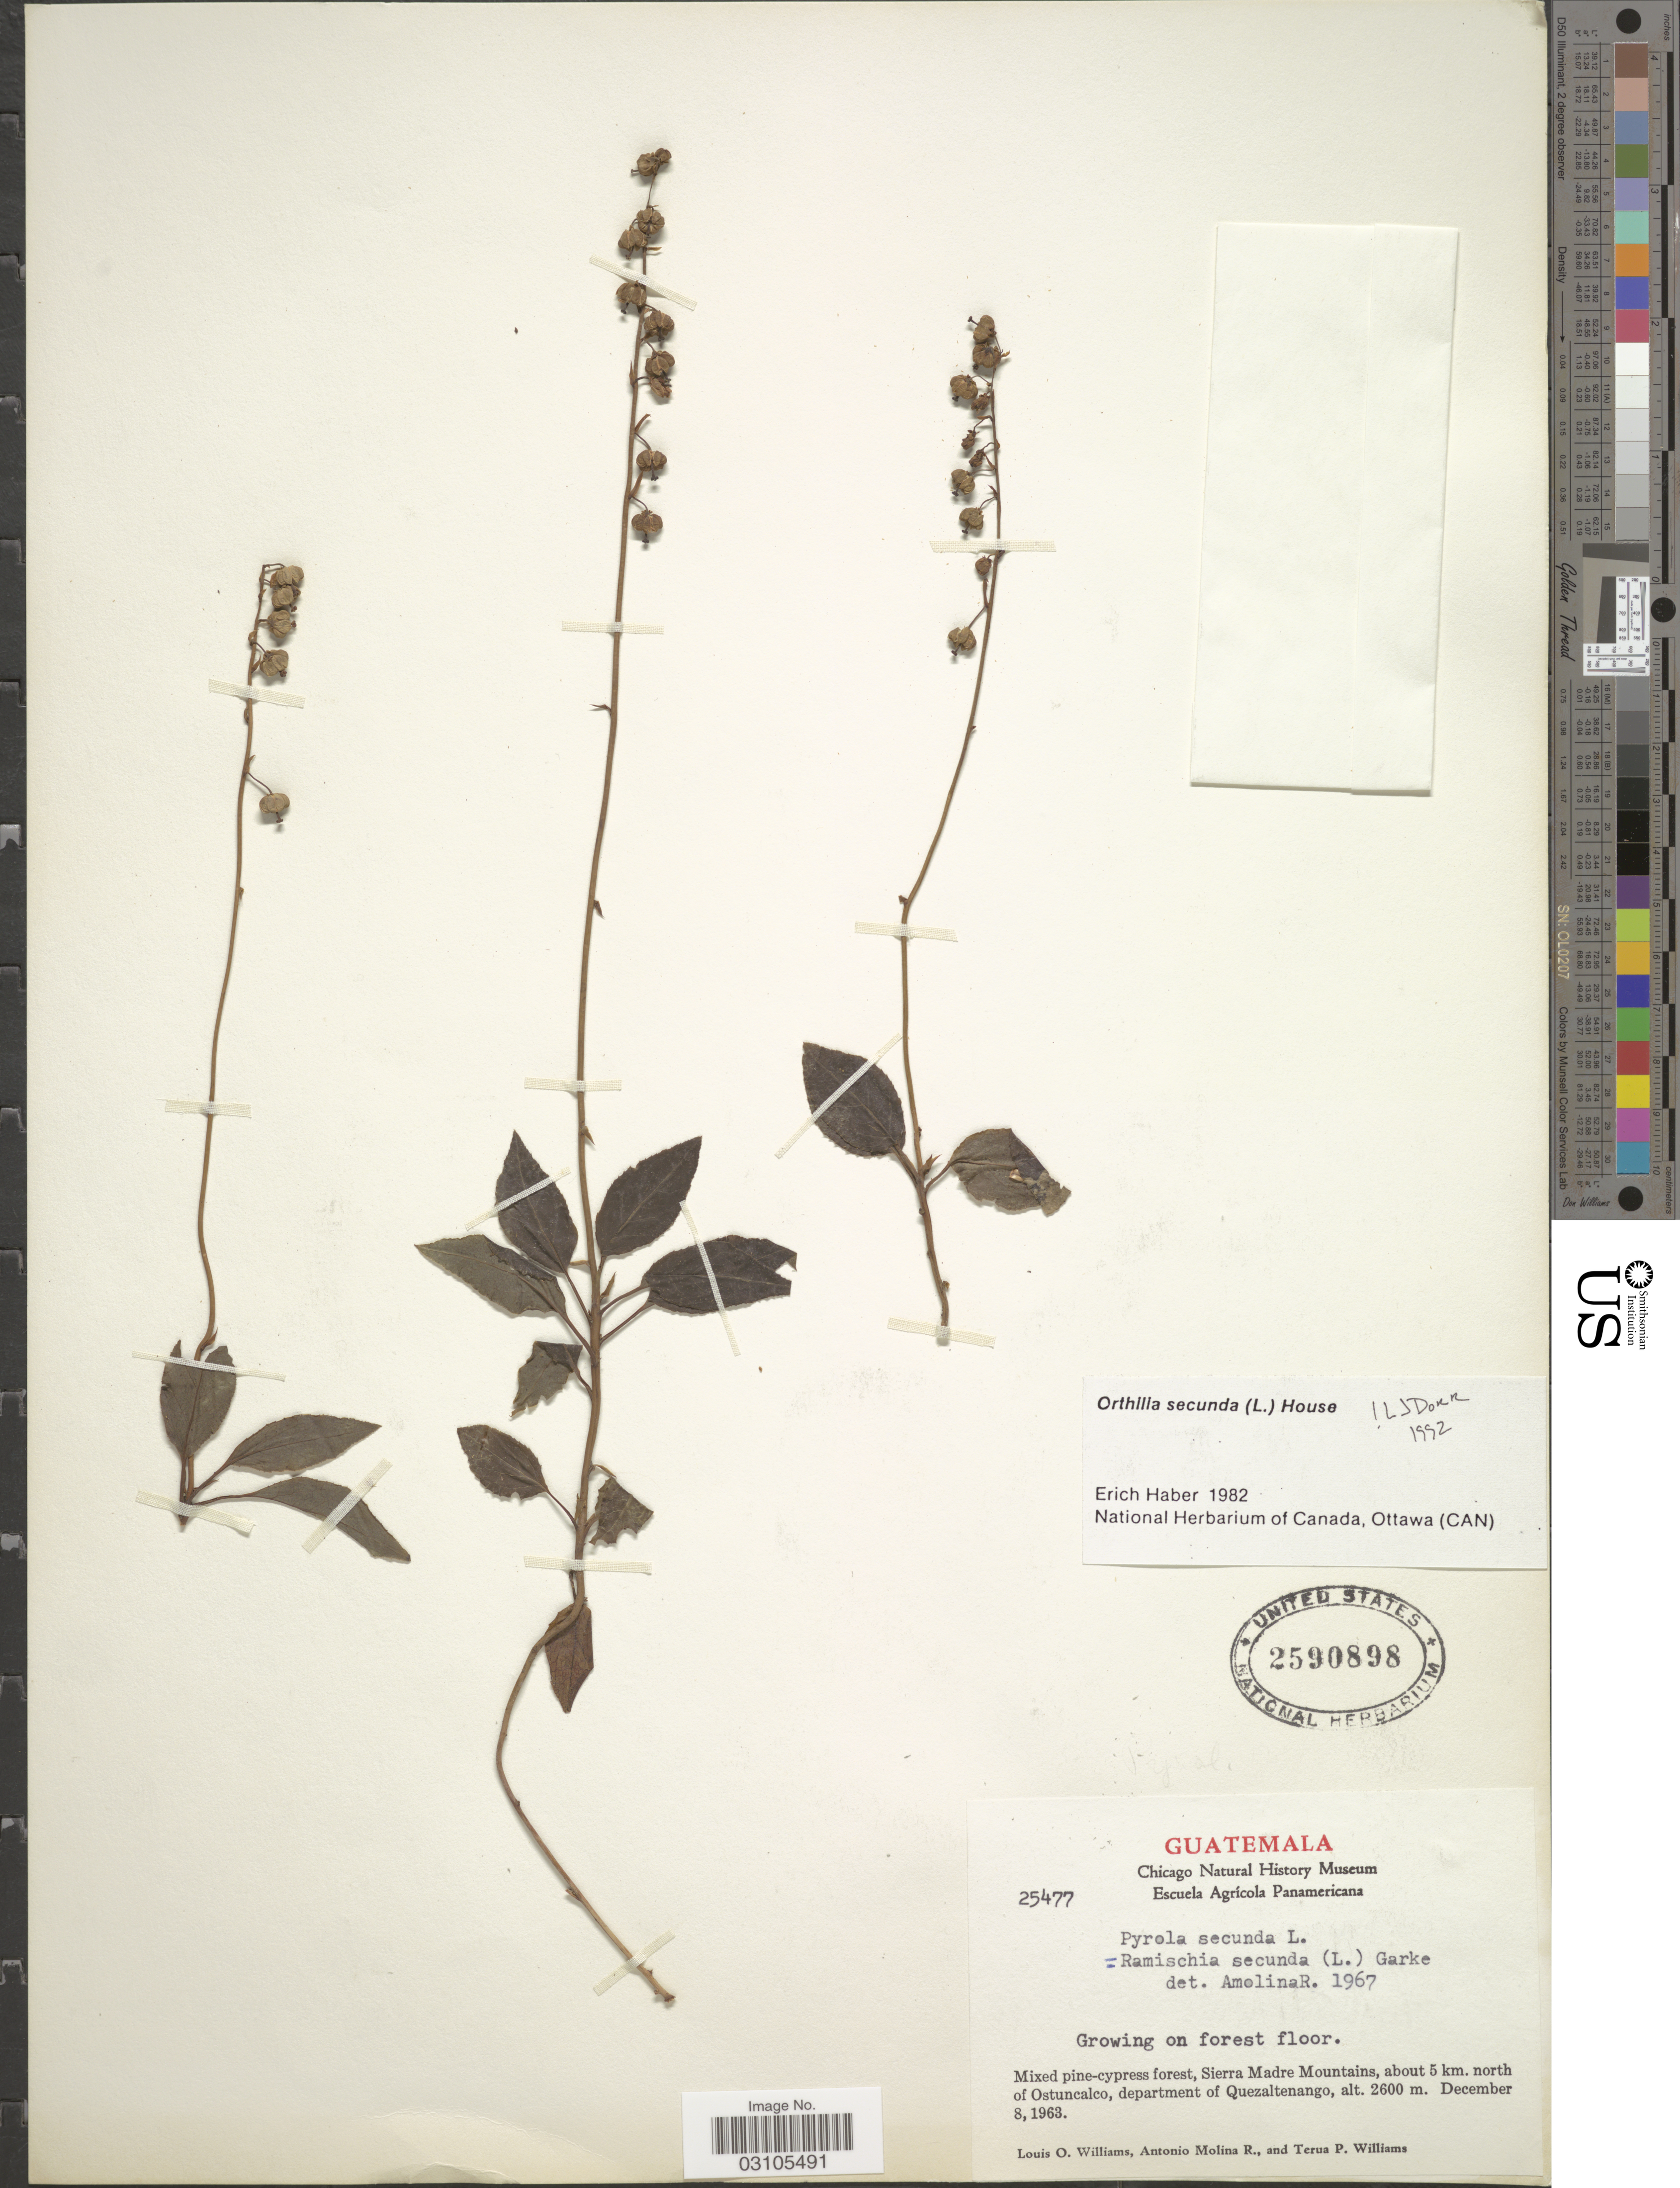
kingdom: Plantae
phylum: Tracheophyta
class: Magnoliopsida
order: Ericales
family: Ericaceae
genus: Orthilia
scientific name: Orthilia secunda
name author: (L.) House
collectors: L. O. Williams, A. Molina R. & T. P. Williams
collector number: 25477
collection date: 1963-12-08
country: Guatemala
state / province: Quetzaltenango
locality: Sierra Madre Mountains, about 5 km. north of Ostuncalco, department of Quezaltenango.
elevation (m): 2600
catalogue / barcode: US 2590898